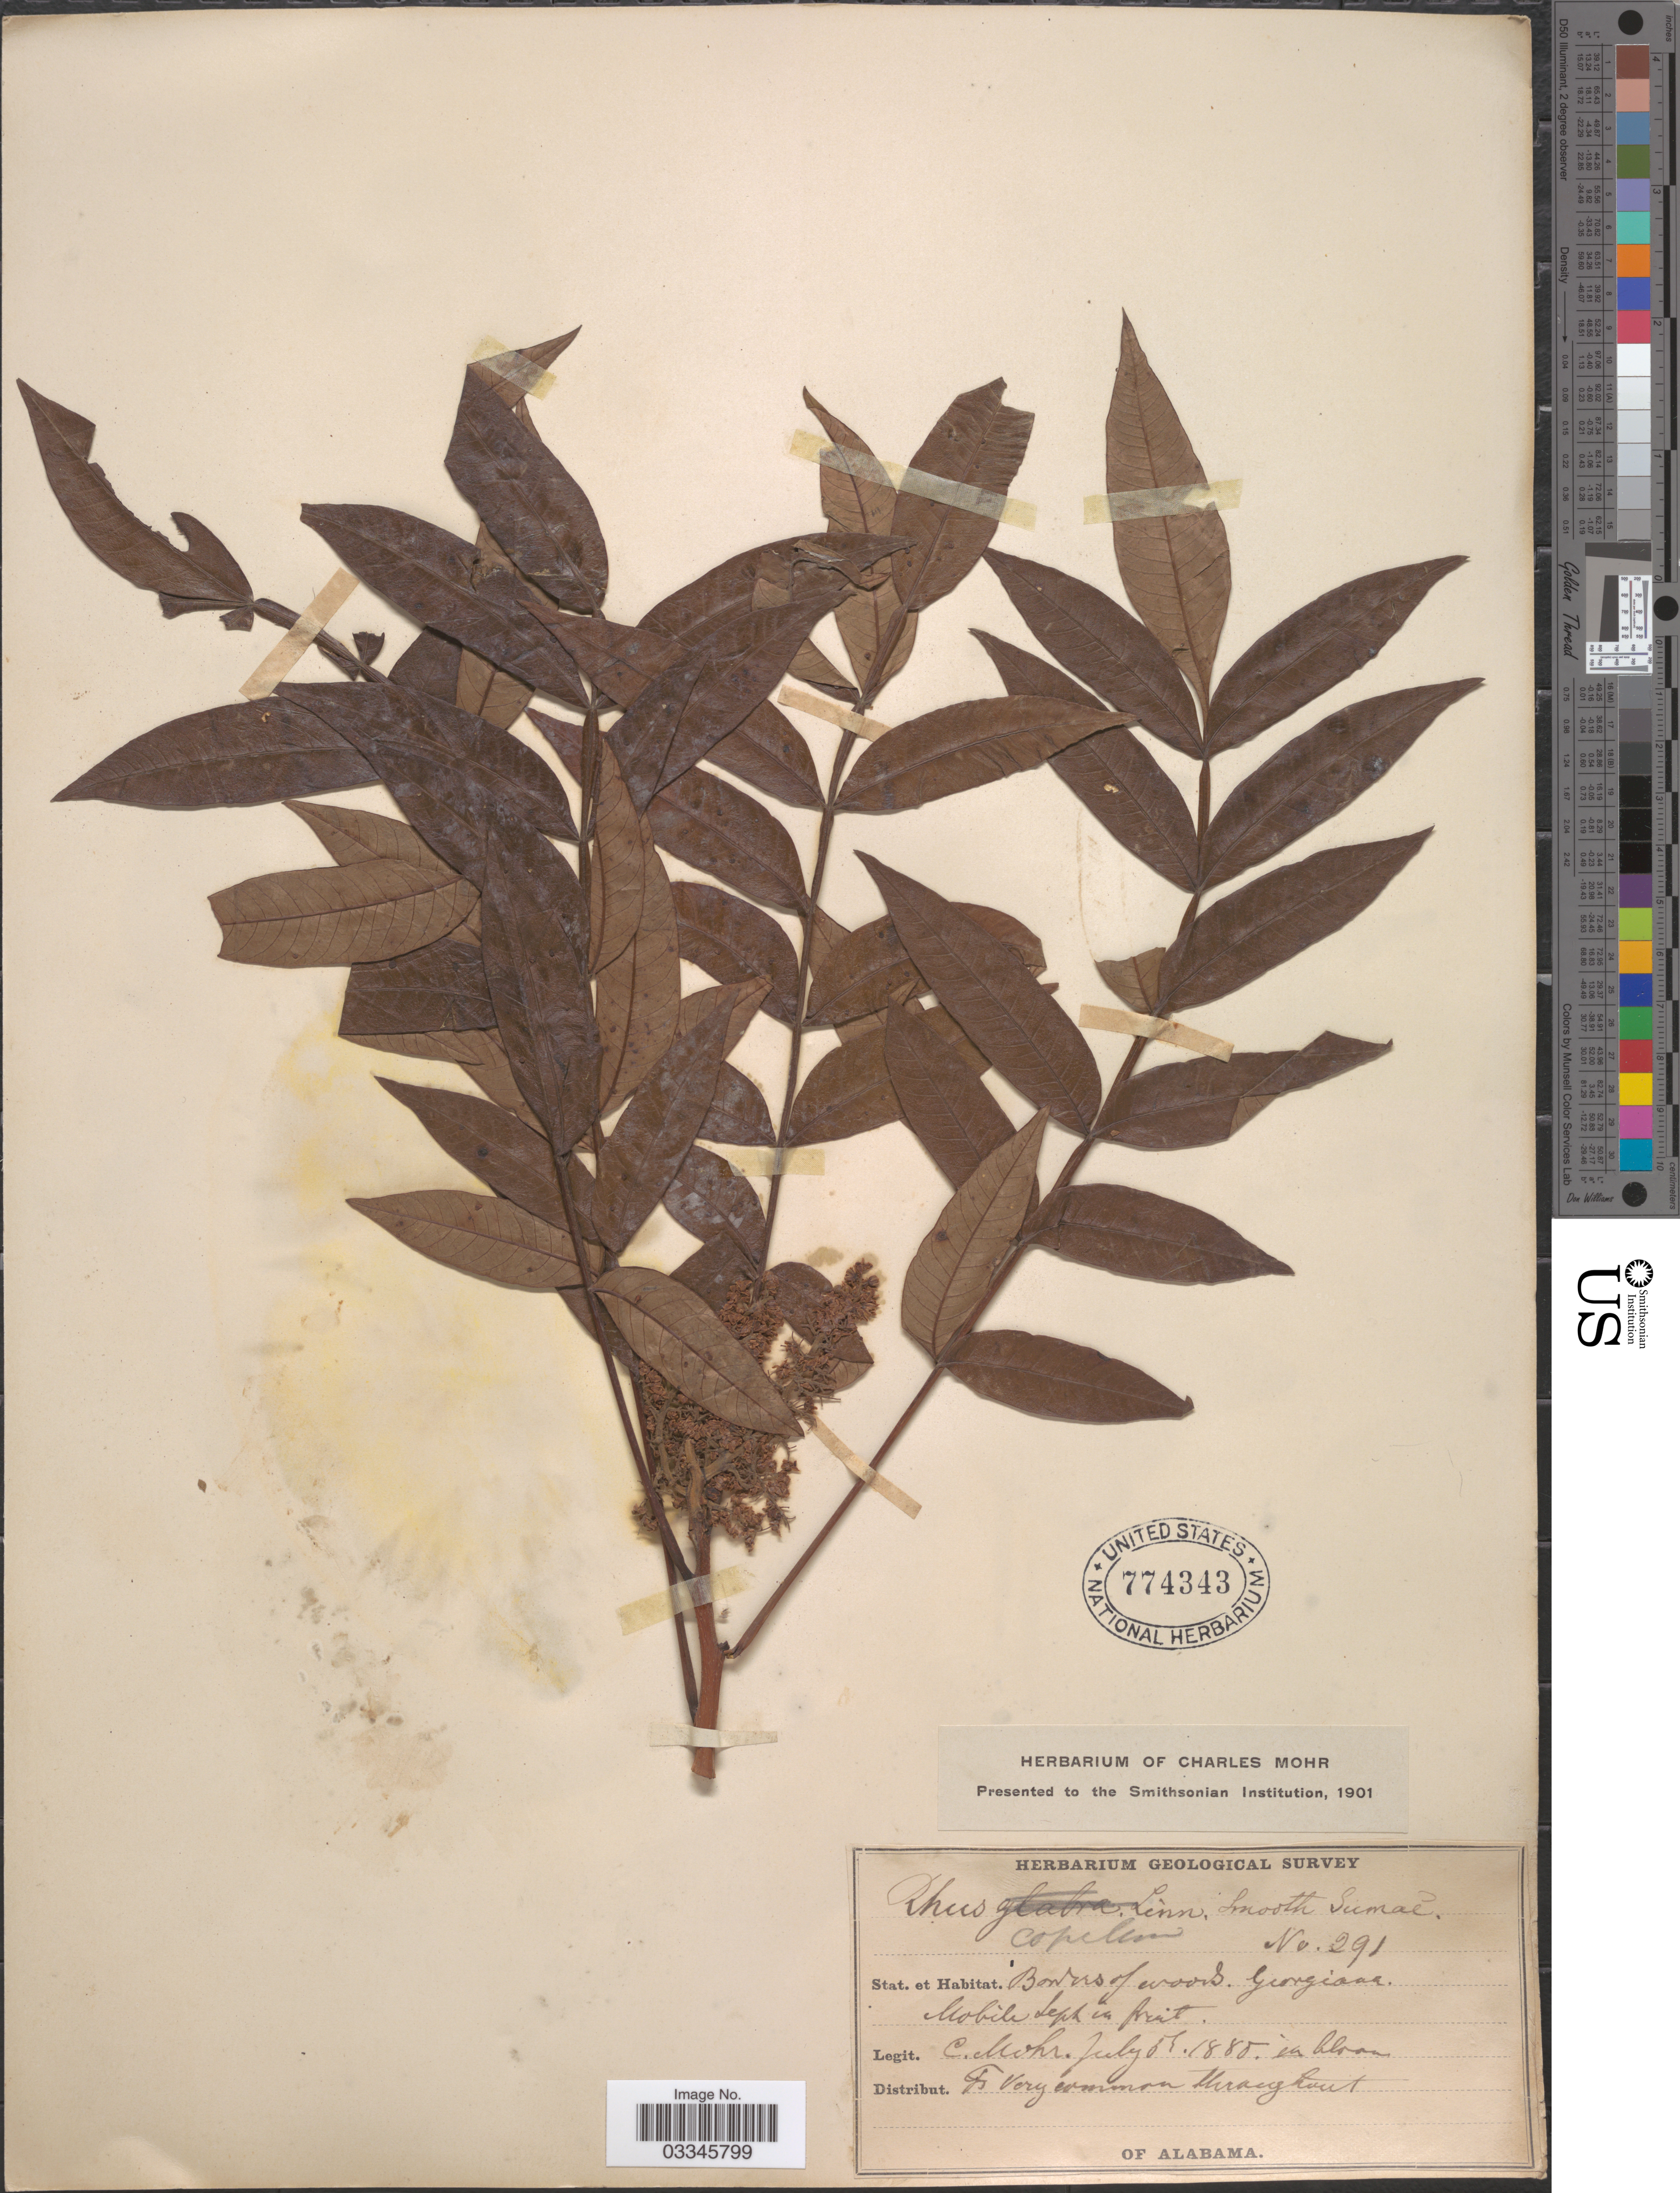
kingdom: Plantae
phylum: Tracheophyta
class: Magnoliopsida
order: Sapindales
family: Anacardiaceae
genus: Rhus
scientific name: Rhus copallinum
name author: L.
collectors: C. T. Mohr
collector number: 291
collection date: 1880-07-03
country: United States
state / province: Georgia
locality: Stat. Bords of woods. Georgiana Mobile.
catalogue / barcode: US 774343